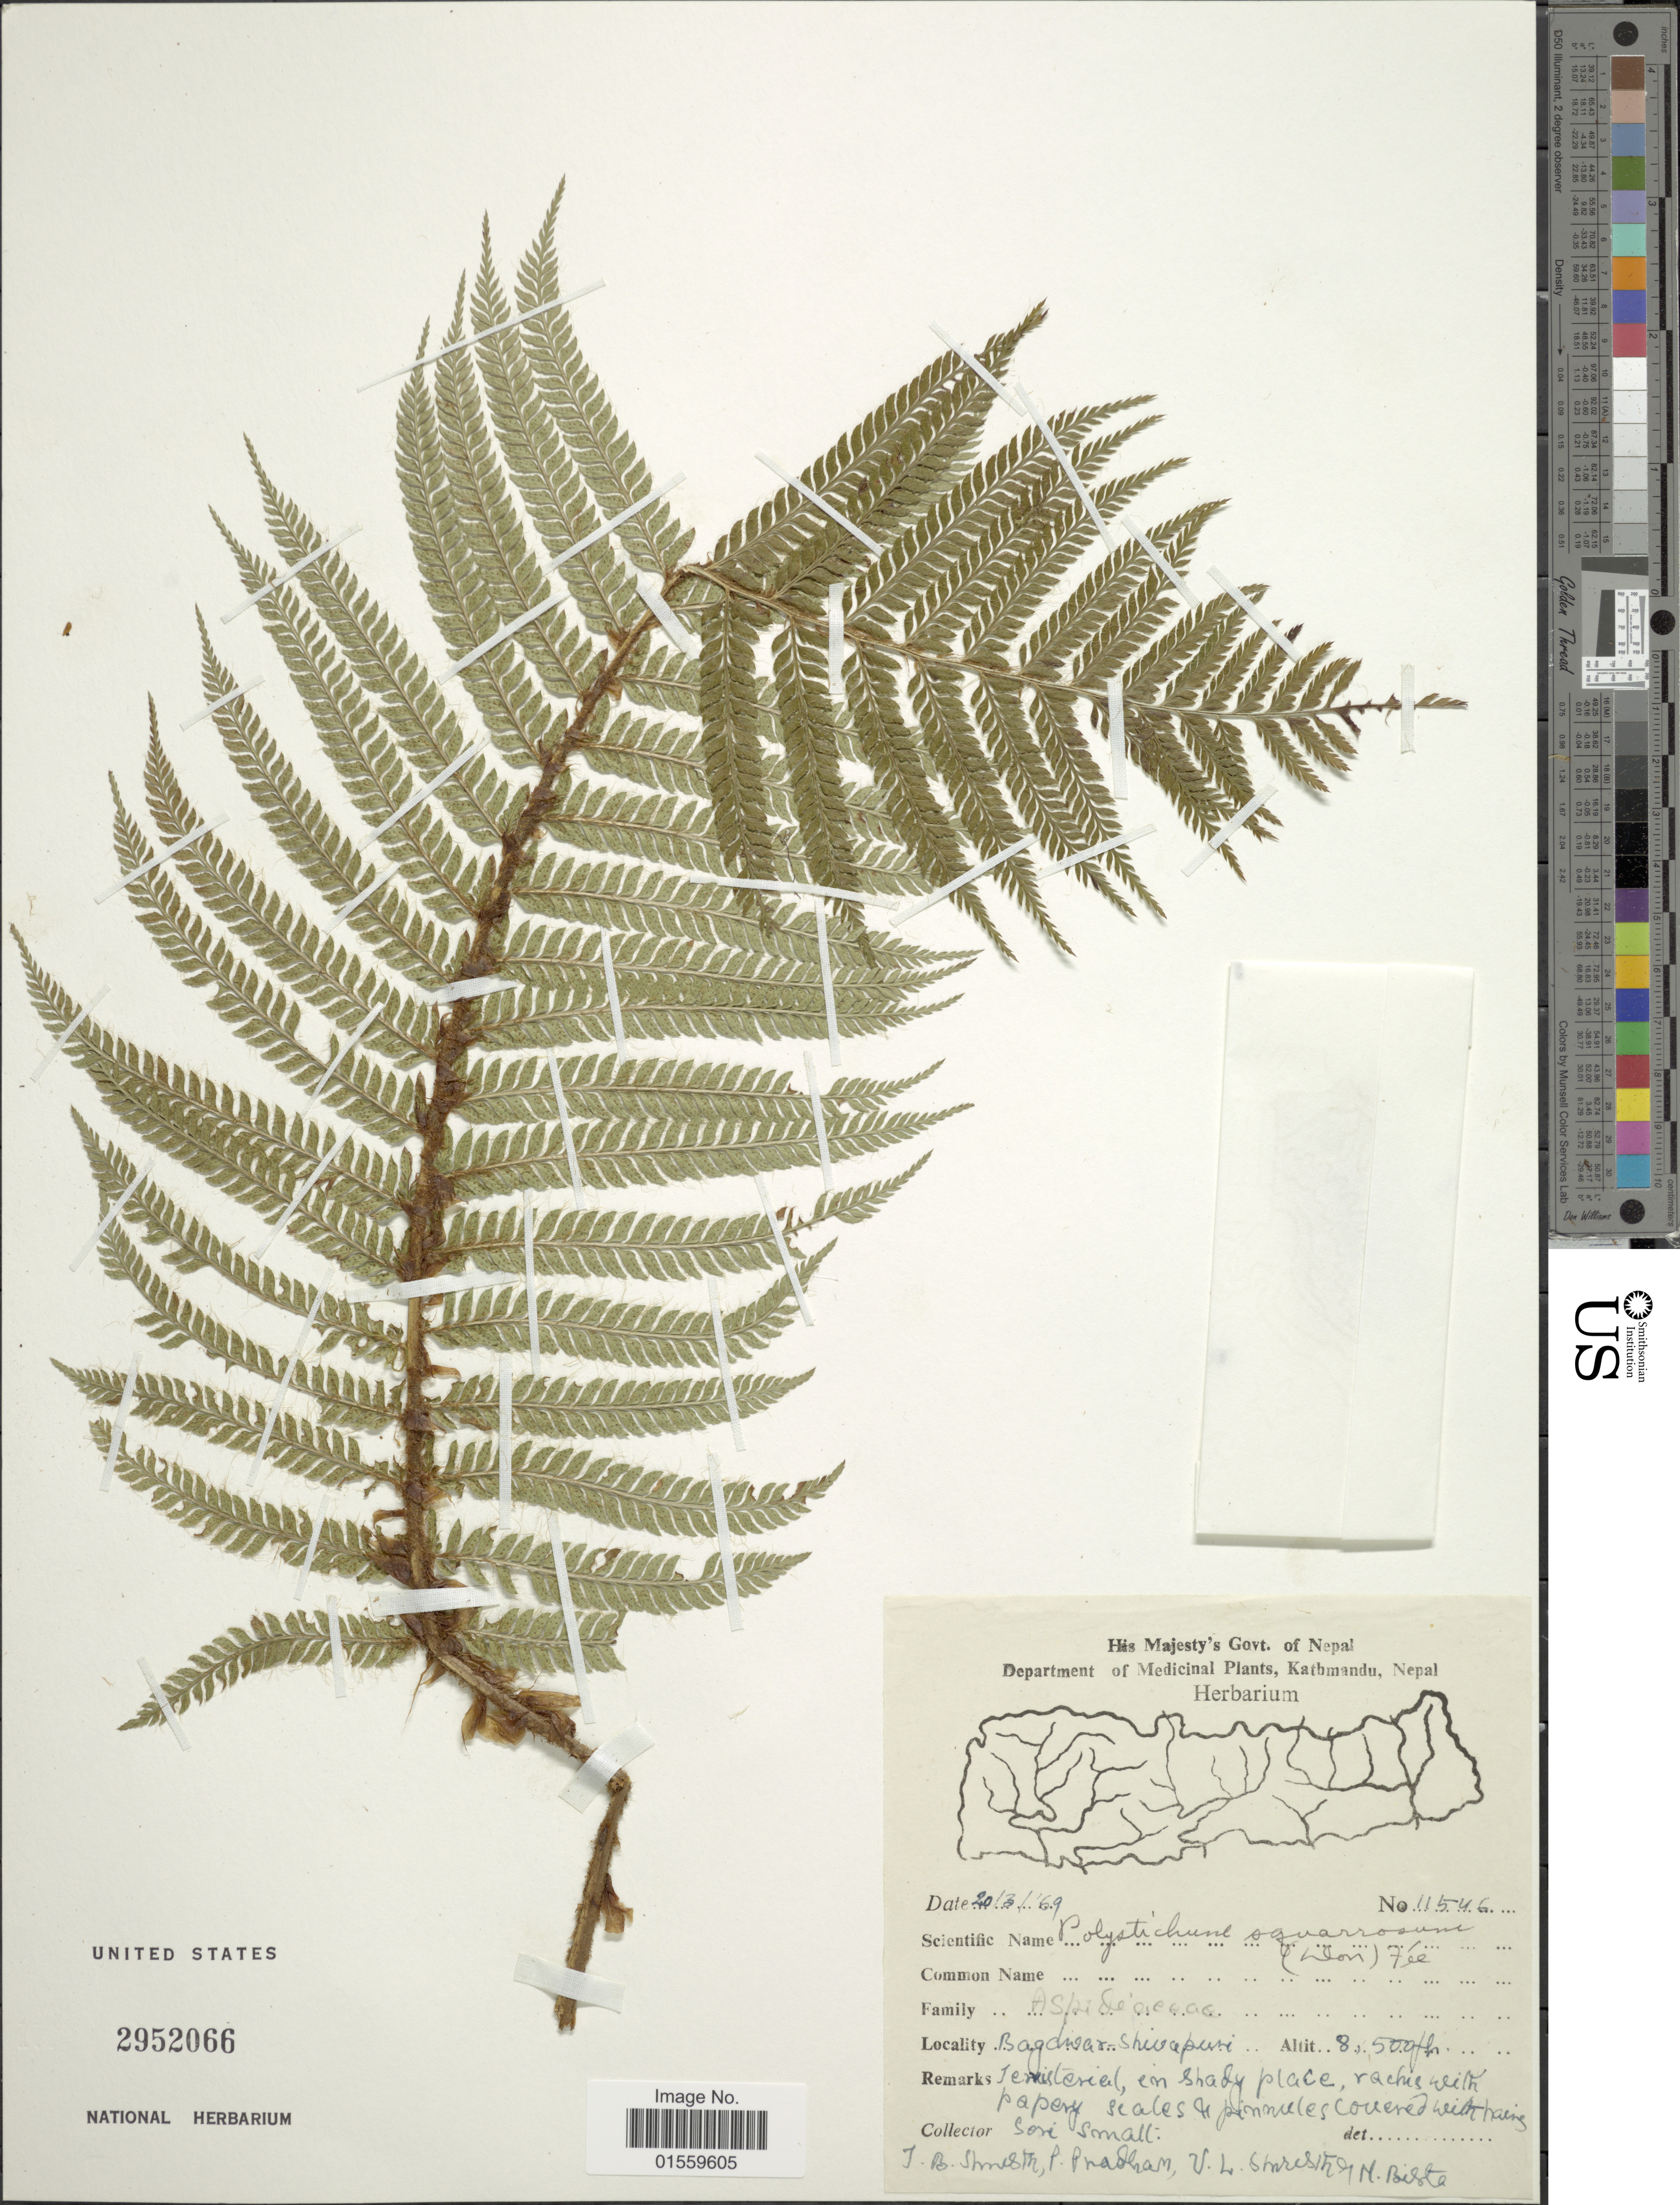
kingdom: Plantae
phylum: Tracheophyta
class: Polypodiopsida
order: Polypodiales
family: Dryopteridaceae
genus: Polystichum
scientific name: Polystichum squarrosum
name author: (D. Don) Fée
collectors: T. B. Shrestha, P. Pradhan, V. Shrestha & M. Bista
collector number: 11546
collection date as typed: Transcribed d/m/y: 20/3/69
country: Nepal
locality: Bagdwar-Shivapuri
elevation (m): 2591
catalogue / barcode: US 2952066